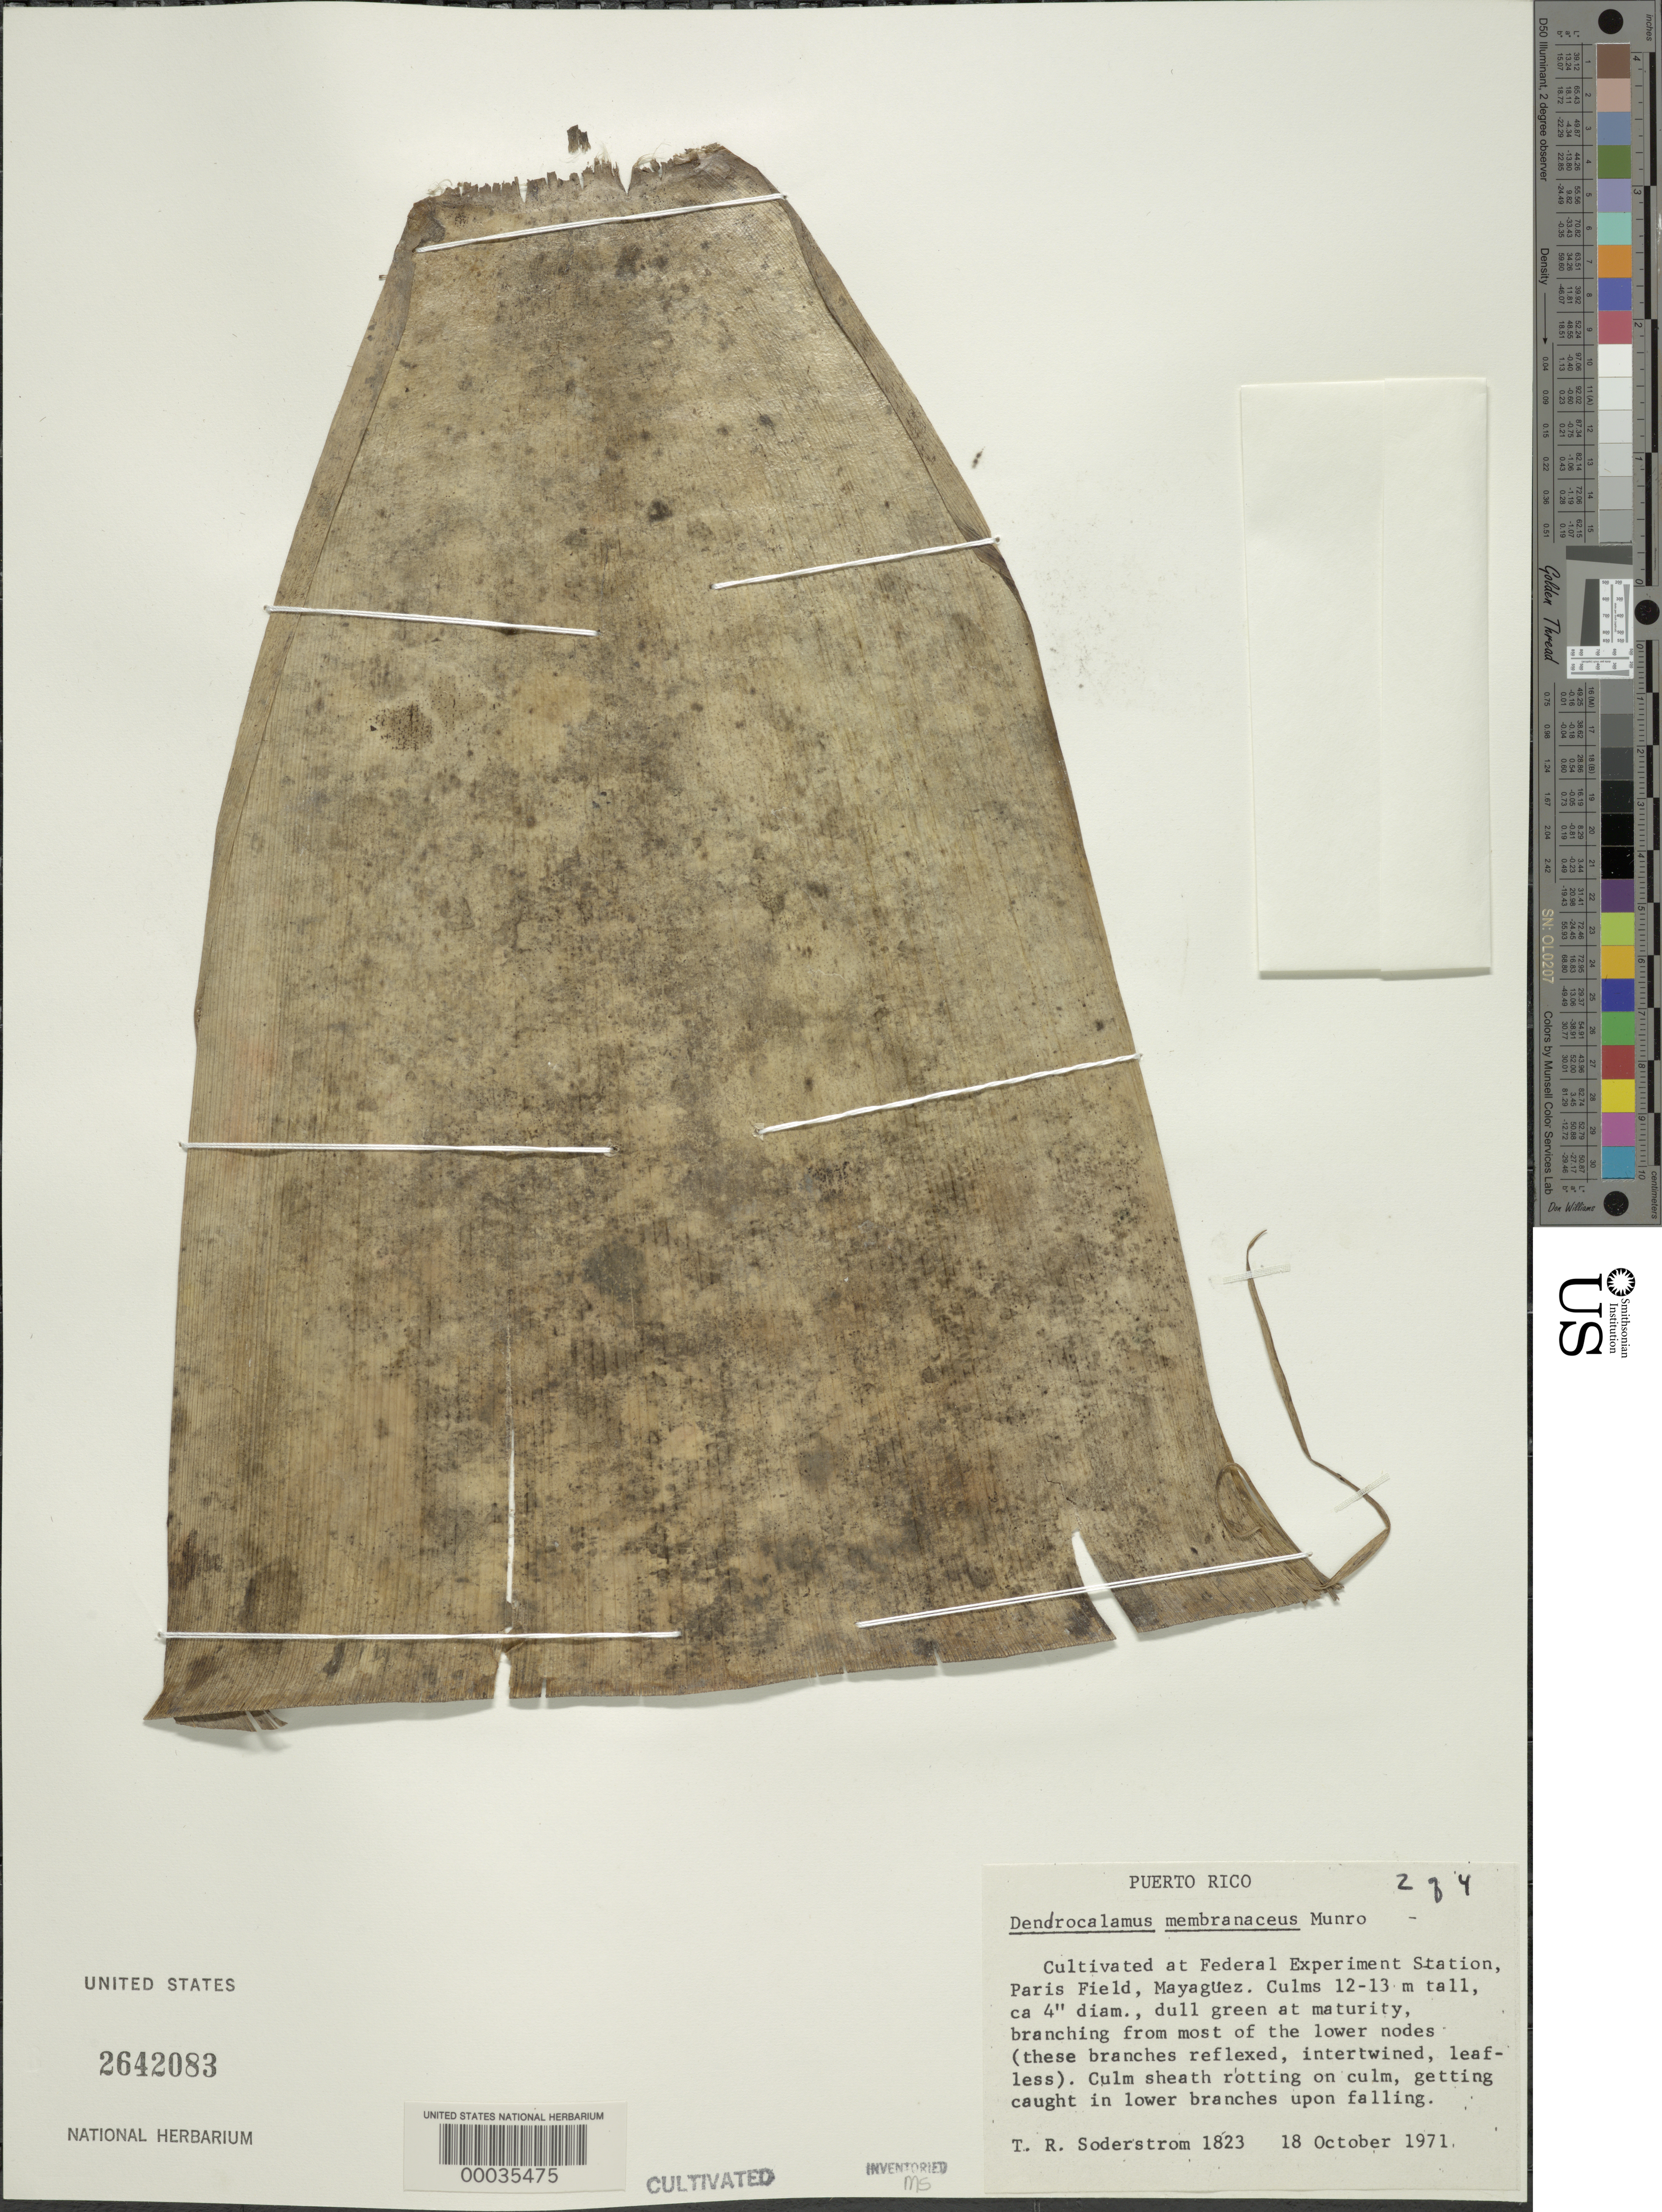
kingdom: Plantae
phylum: Tracheophyta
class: Liliopsida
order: Poales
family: Poaceae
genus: Dendrocalamus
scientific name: Dendrocalamus membranaceus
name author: Munro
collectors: T. R. Soderstrom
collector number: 1823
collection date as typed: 18 Oct 1971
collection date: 1971-10-18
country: Puerto Rico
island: Greater Antilles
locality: Federal experimental station, paris field-mayaguez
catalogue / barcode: US 2642083